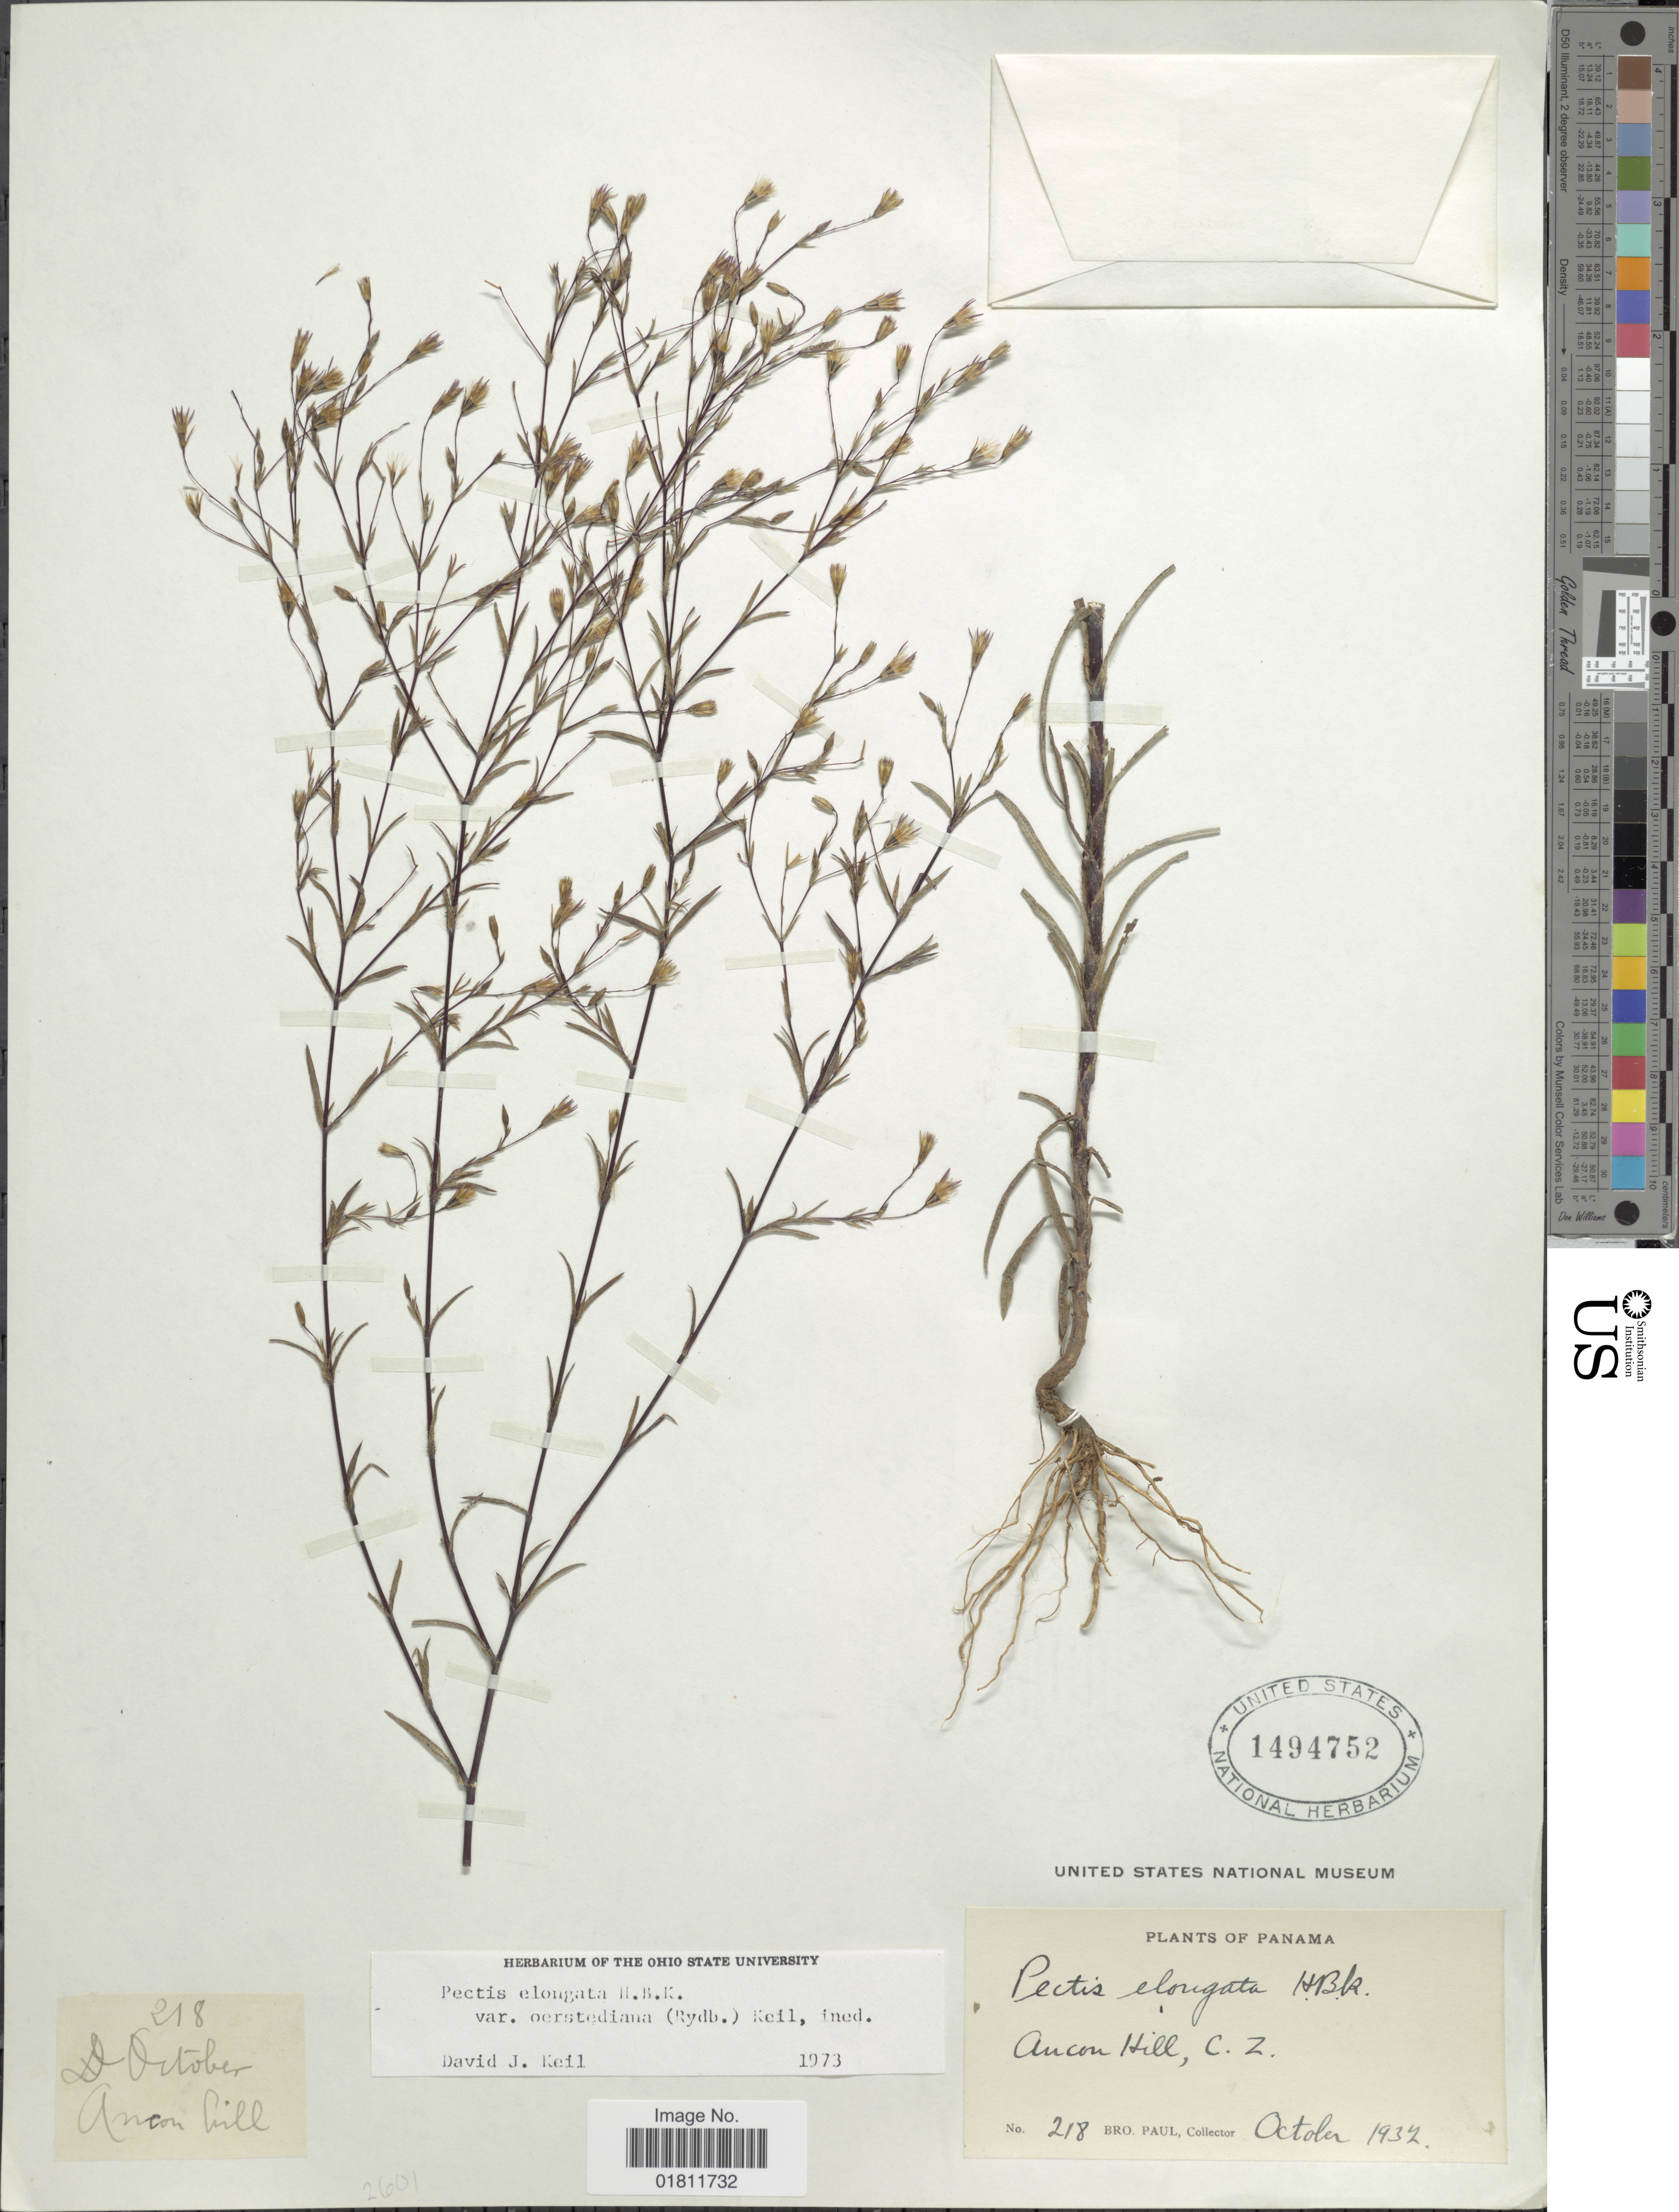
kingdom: Plantae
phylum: Tracheophyta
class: Magnoliopsida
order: Asterales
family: Asteraceae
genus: Pectis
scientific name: Pectis elongata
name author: Kunth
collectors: B. Paul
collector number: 218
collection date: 1932-10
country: Panama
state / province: Colón / Panamá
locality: Ancon Hill. C. Z..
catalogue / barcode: US 1494752